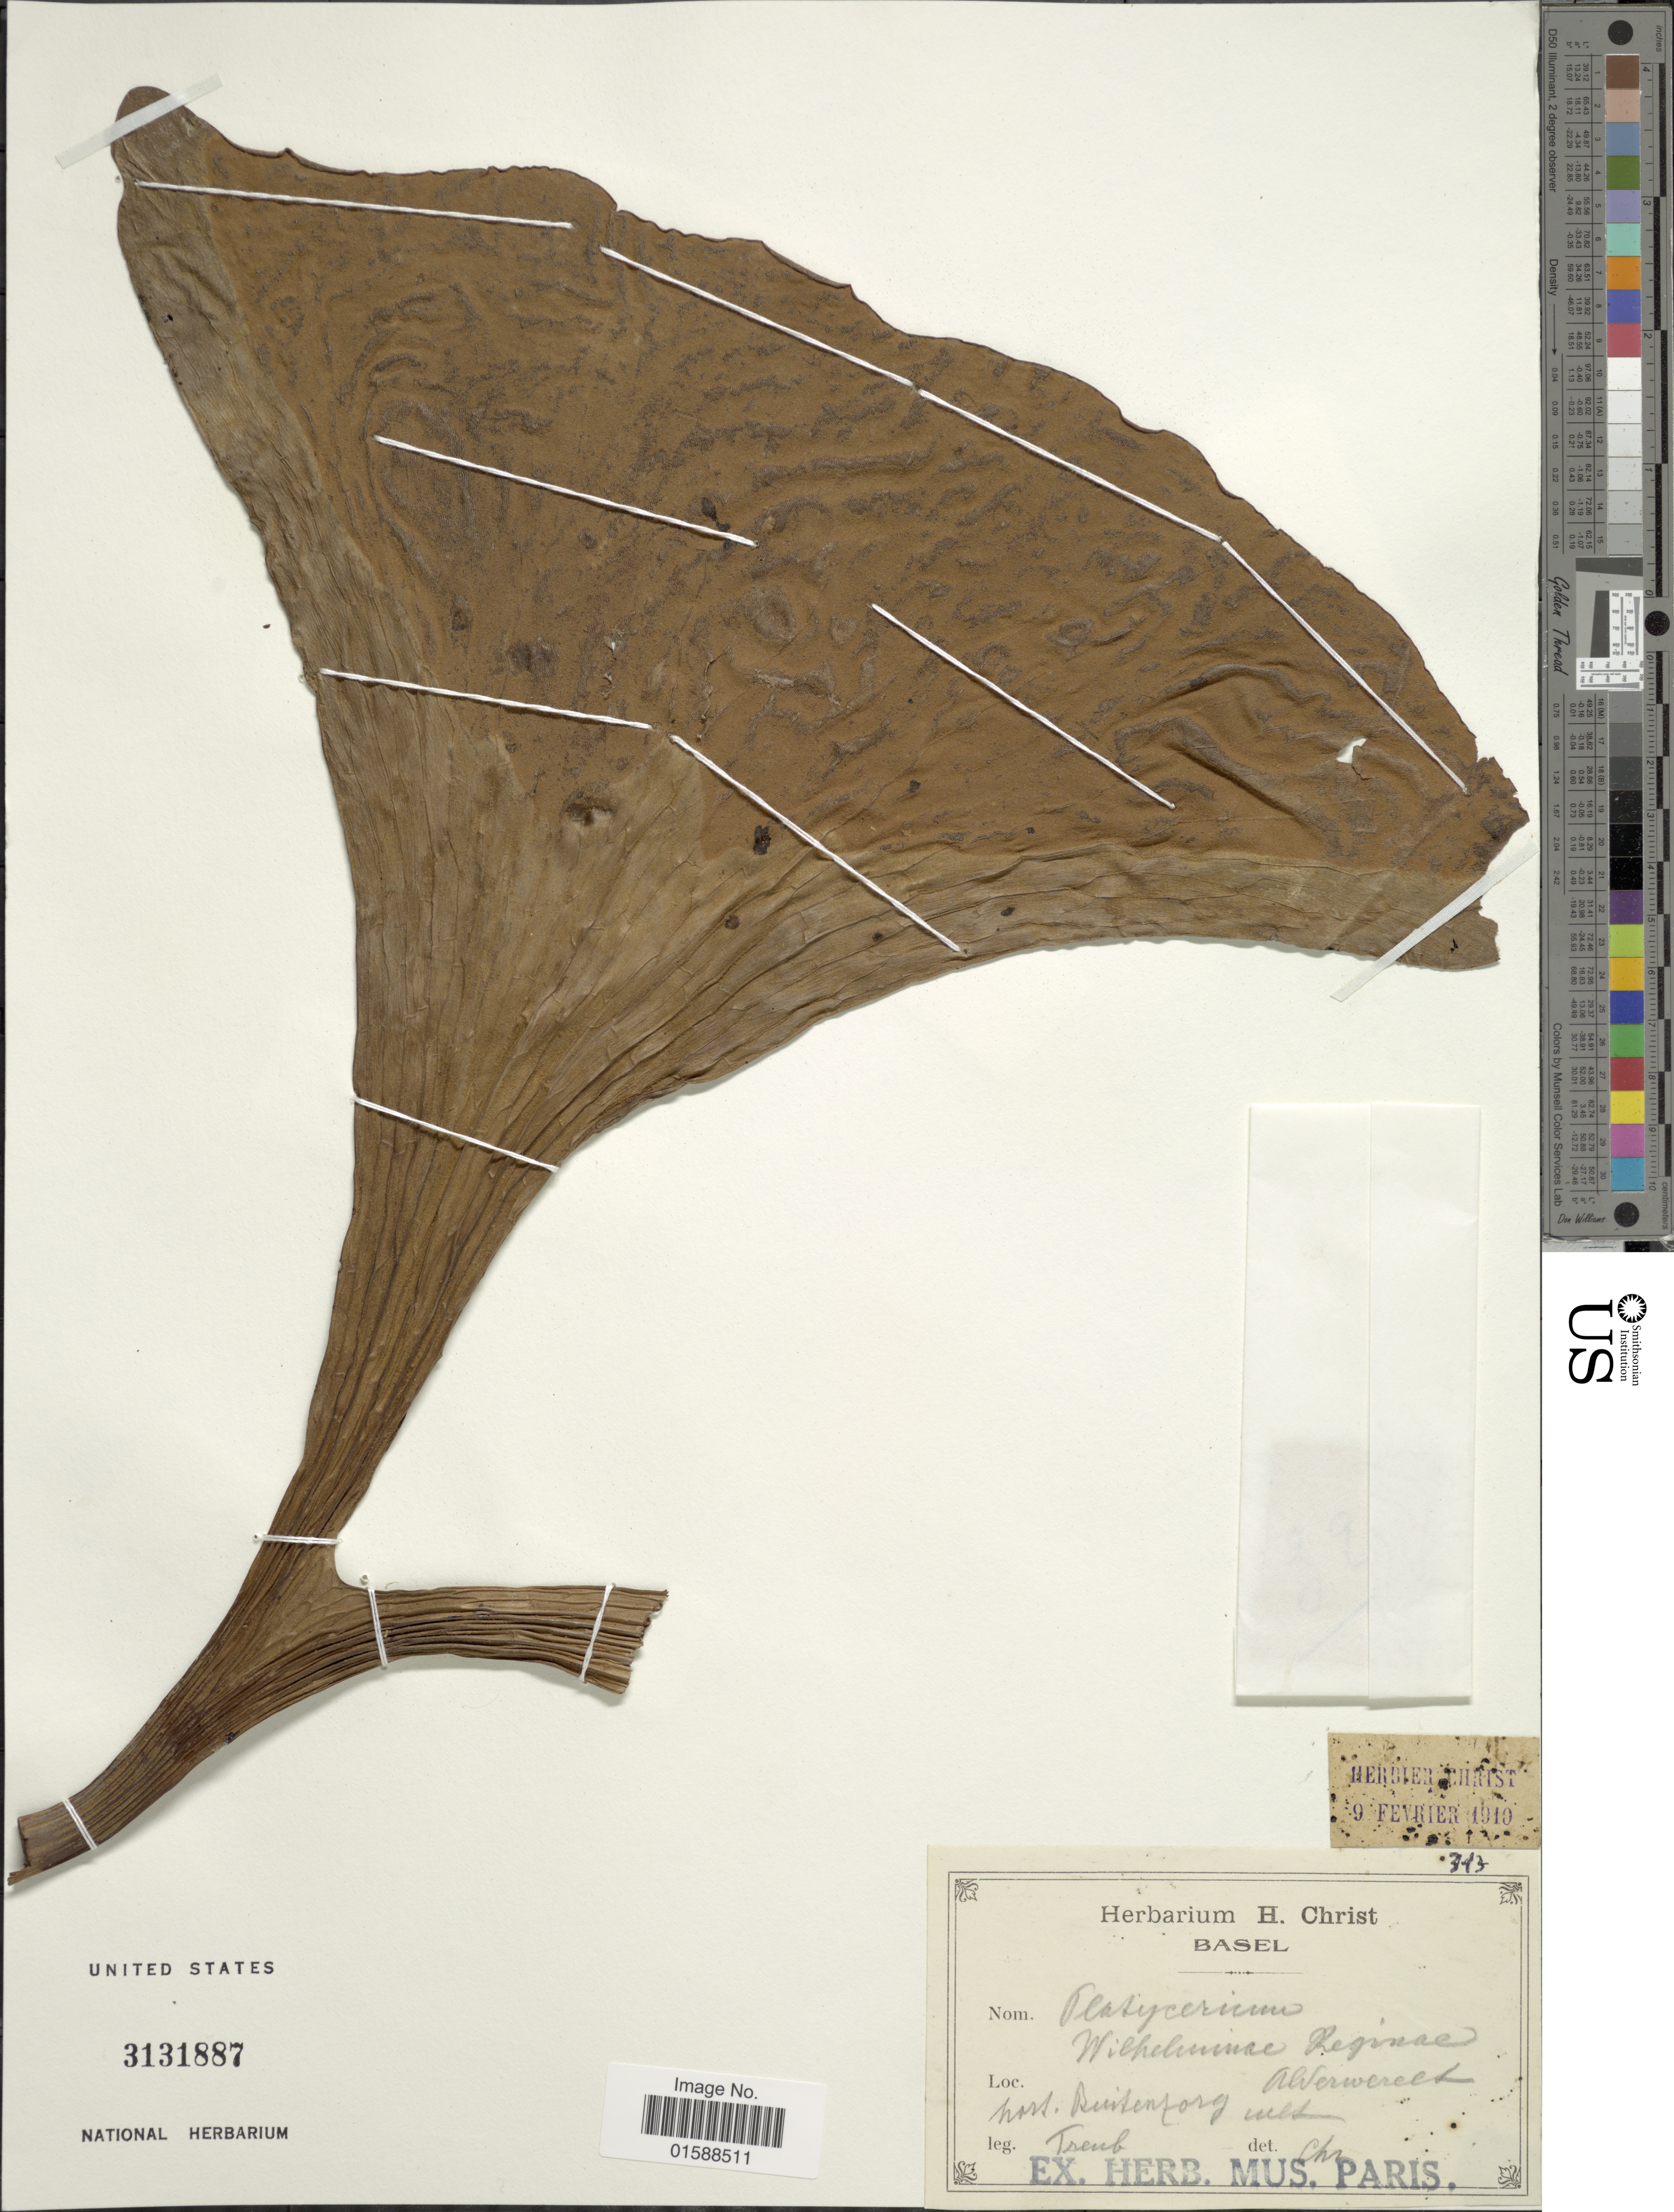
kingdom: Plantae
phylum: Tracheophyta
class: Polypodiopsida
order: Polypodiales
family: Polypodiaceae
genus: Platycerium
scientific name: Platycerium wandae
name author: Racib.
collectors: Treub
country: South Africa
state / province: Limpopo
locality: Hort. Buitenzorg [interpreted]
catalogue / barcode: US 3131887